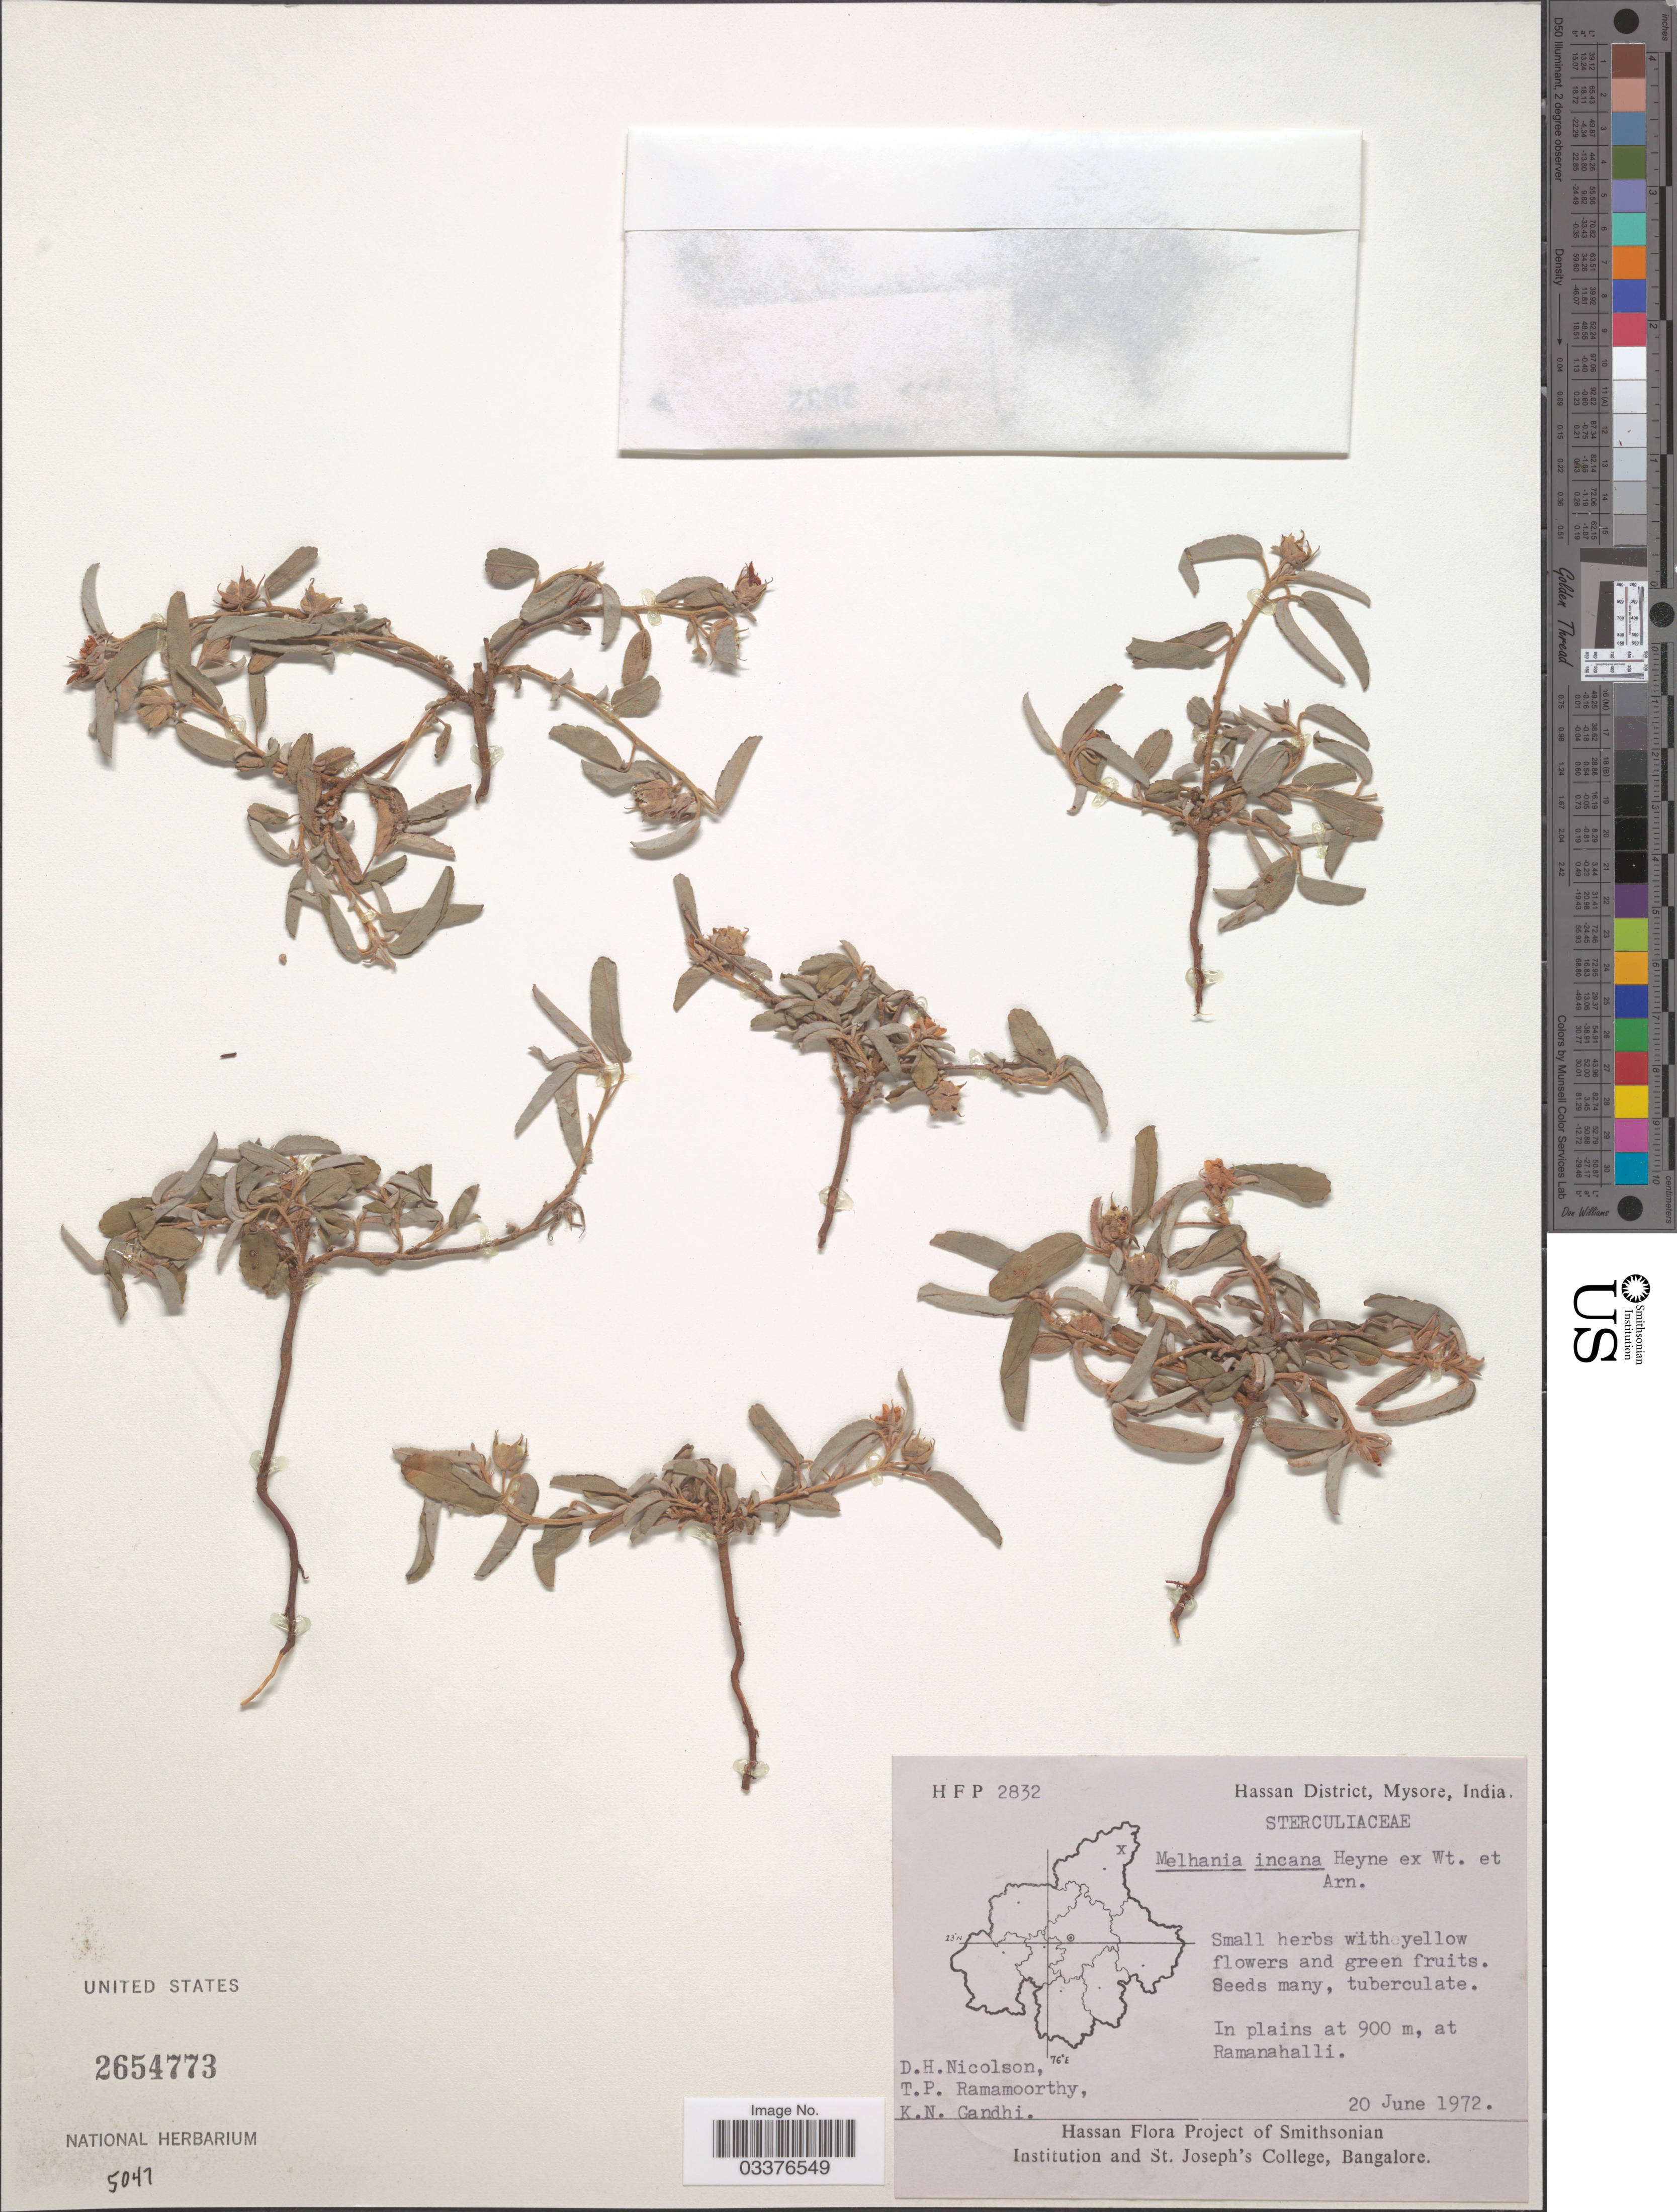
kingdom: Plantae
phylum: Tracheophyta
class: Magnoliopsida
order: Malvales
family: Malvaceae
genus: Melhania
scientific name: Melhania incana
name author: B. Heyne & Wall.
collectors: D. H. Nicolson, T. P. Ramamoorthy & K. N. Gandhi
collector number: H F P 2832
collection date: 1972-06-20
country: India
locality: Hassan District, Mysore. Ramanahalli.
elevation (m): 900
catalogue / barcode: US 2654773